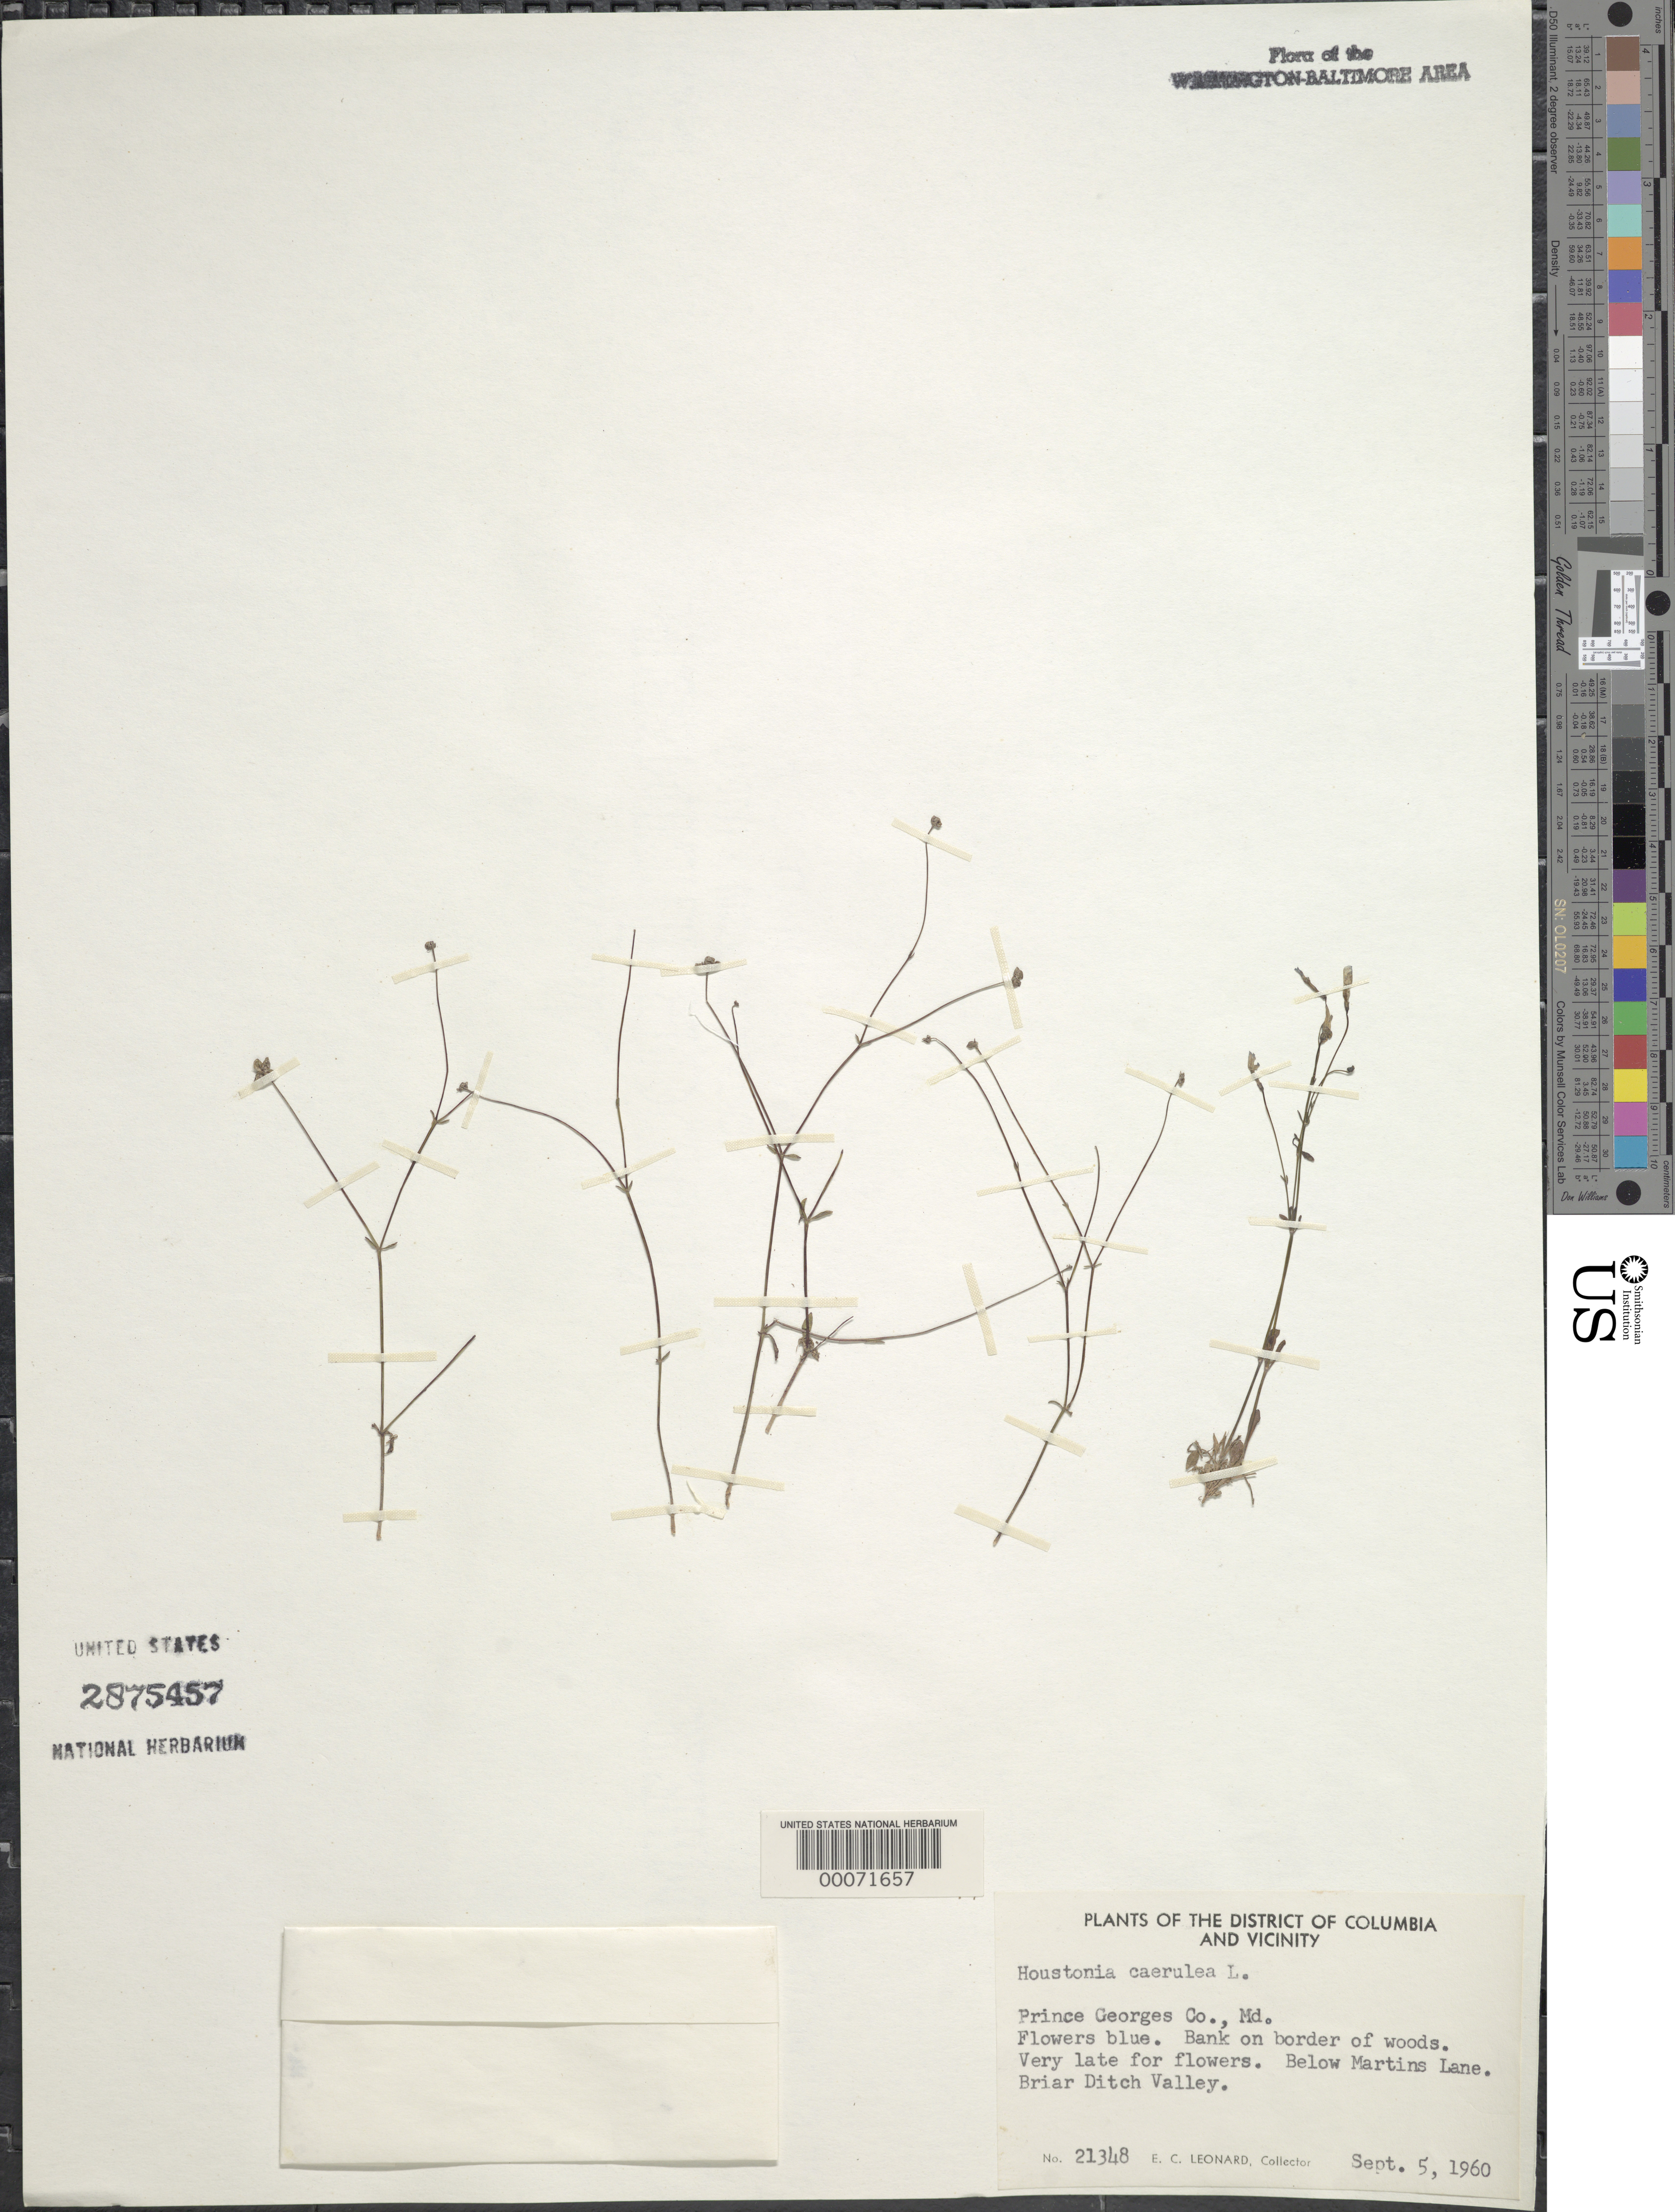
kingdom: Plantae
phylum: Tracheophyta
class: Magnoliopsida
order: Gentianales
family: Rubiaceae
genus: Houstonia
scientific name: Houstonia caerulea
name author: L.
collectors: E. C. Leonard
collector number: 21348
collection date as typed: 05 Sep 1960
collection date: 1960-09-05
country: United States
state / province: Maryland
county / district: Prince George's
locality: Briar Ditch Valley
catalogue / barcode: US 2875457